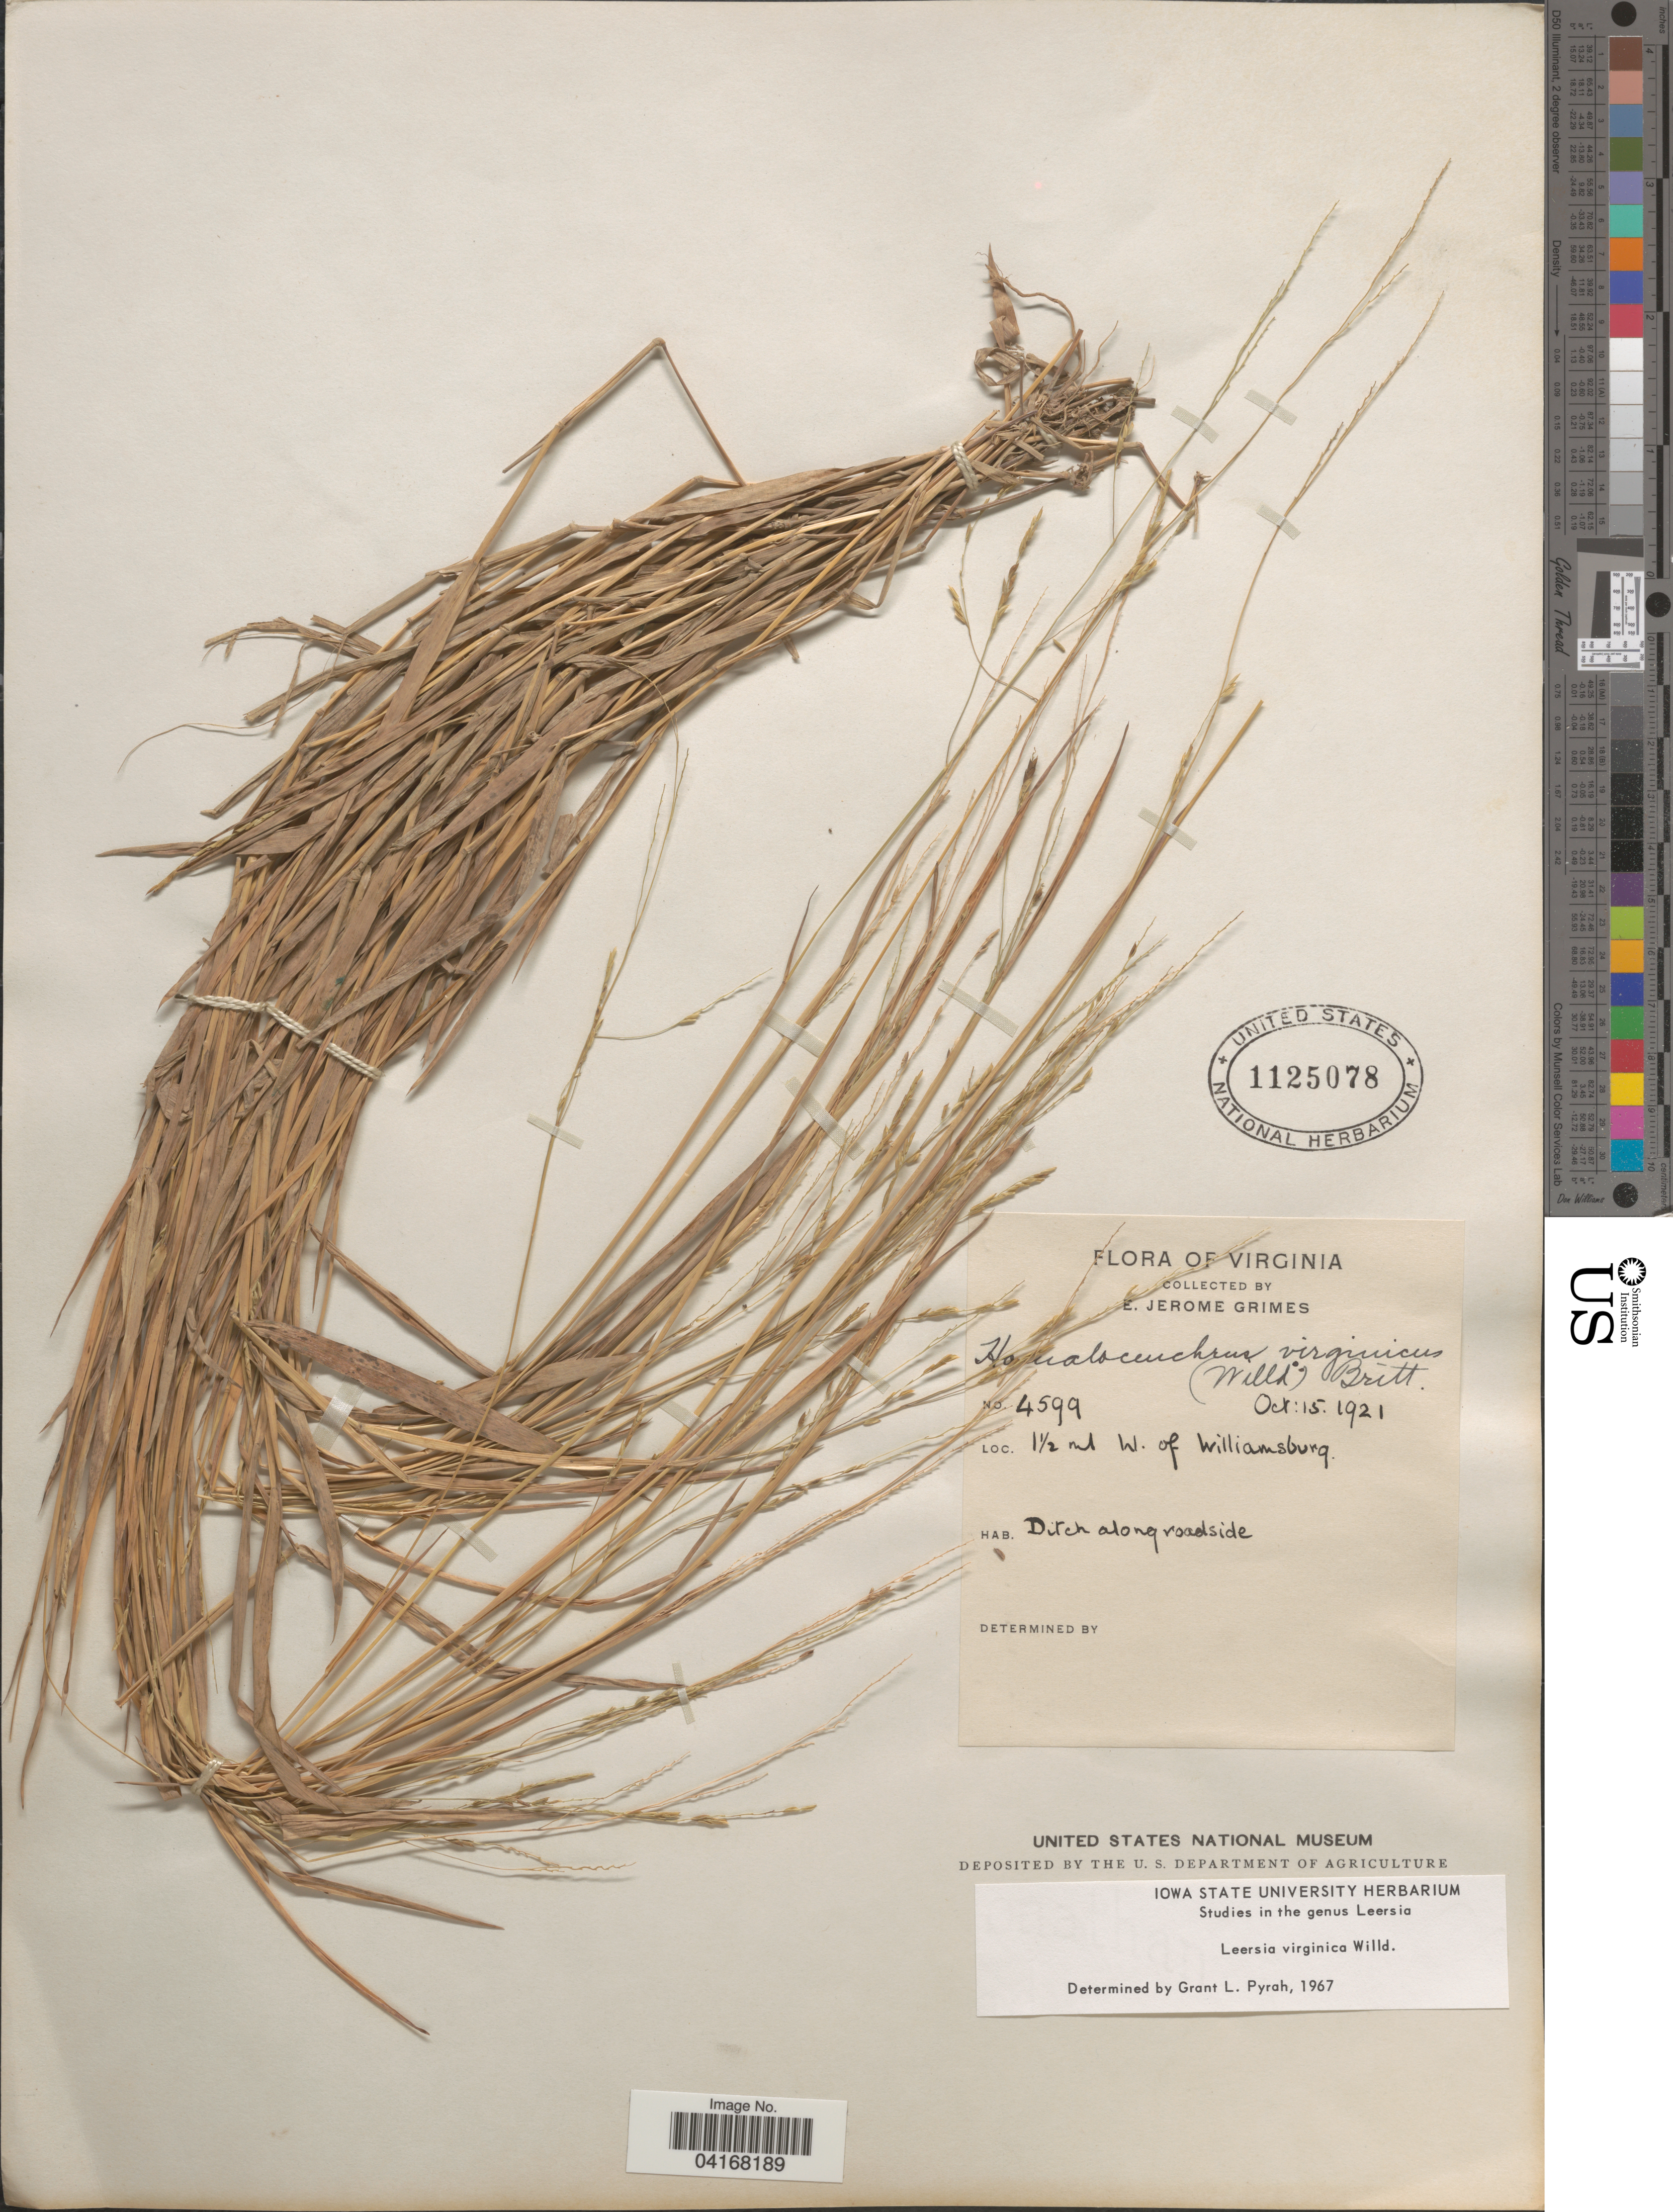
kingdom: Plantae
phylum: Tracheophyta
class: Liliopsida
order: Poales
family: Poaceae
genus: Leersia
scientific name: Leersia virginica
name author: Willd.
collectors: E. J. Grimes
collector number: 4599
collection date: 1921-10-15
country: United States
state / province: Virginia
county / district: City of Williamsburg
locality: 1½ ml. W. of Williamsburg.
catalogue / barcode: US 1125078